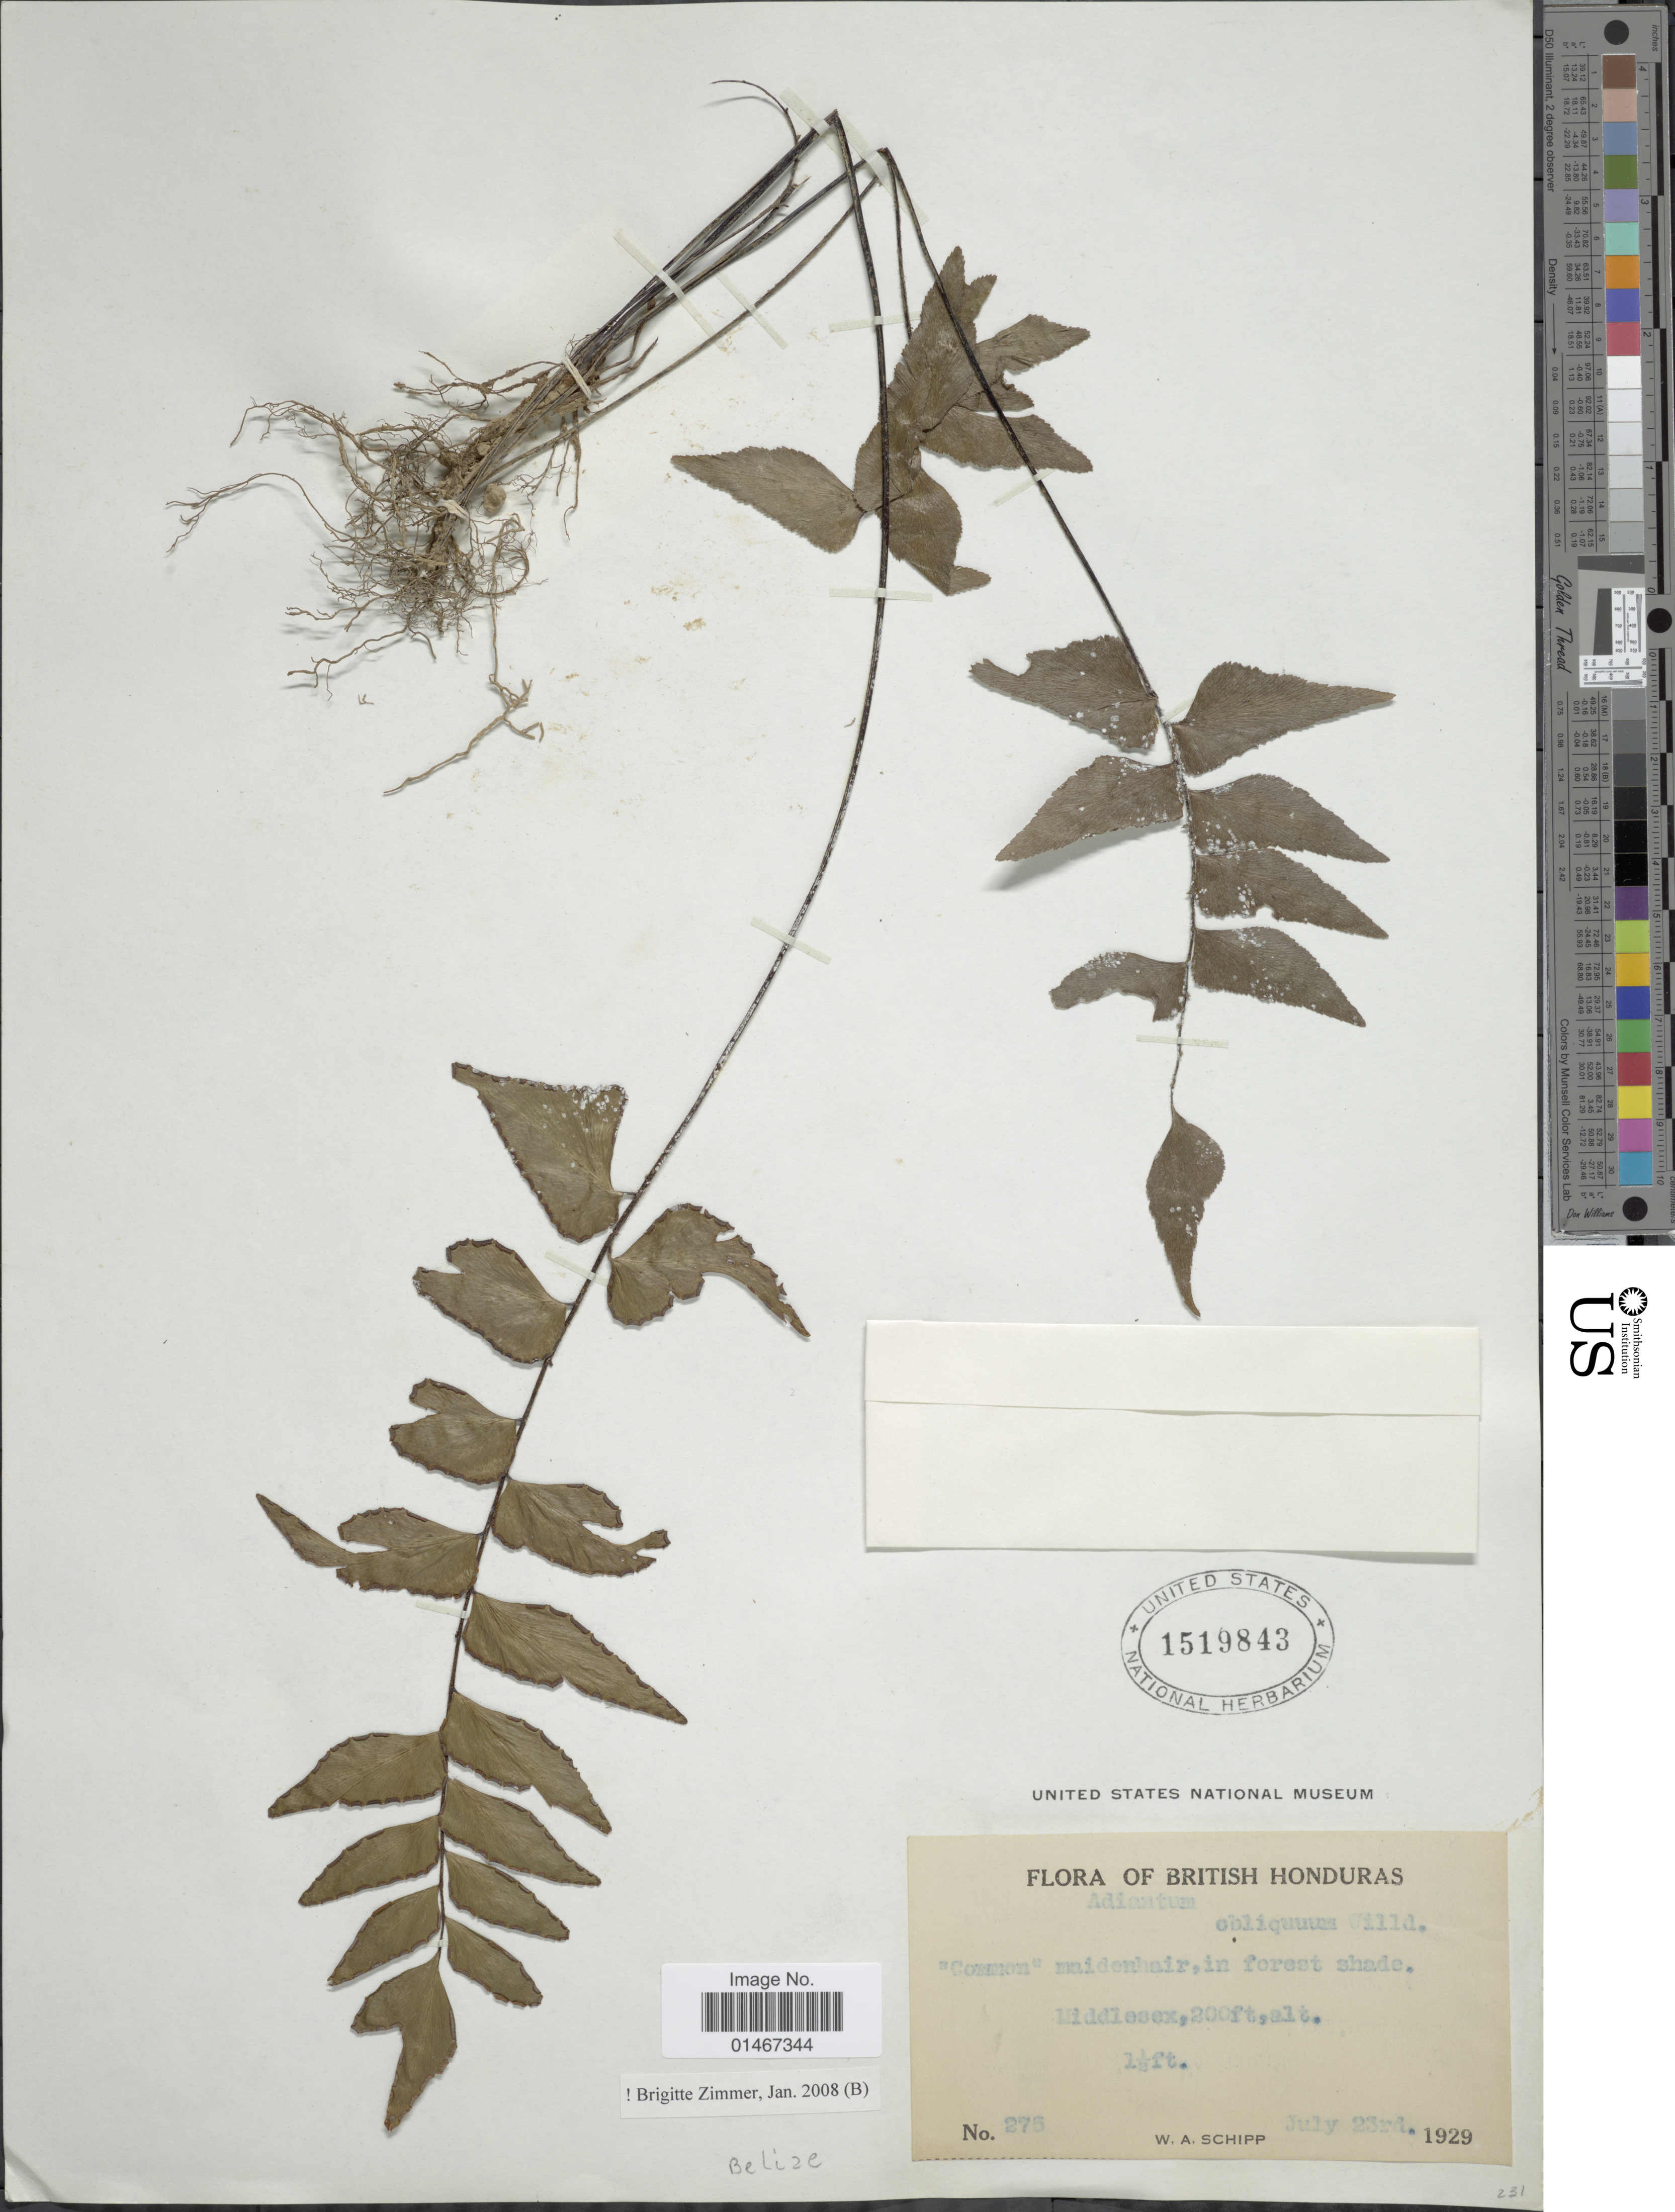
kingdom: Plantae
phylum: Tracheophyta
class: Polypodiopsida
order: Polypodiales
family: Pteridaceae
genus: Adiantum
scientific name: Adiantum obliquum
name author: Willd.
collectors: W. Schipp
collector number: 275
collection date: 1929-07-23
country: Belize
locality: British Honduras. Middlesex.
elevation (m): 61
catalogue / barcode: US 1519843